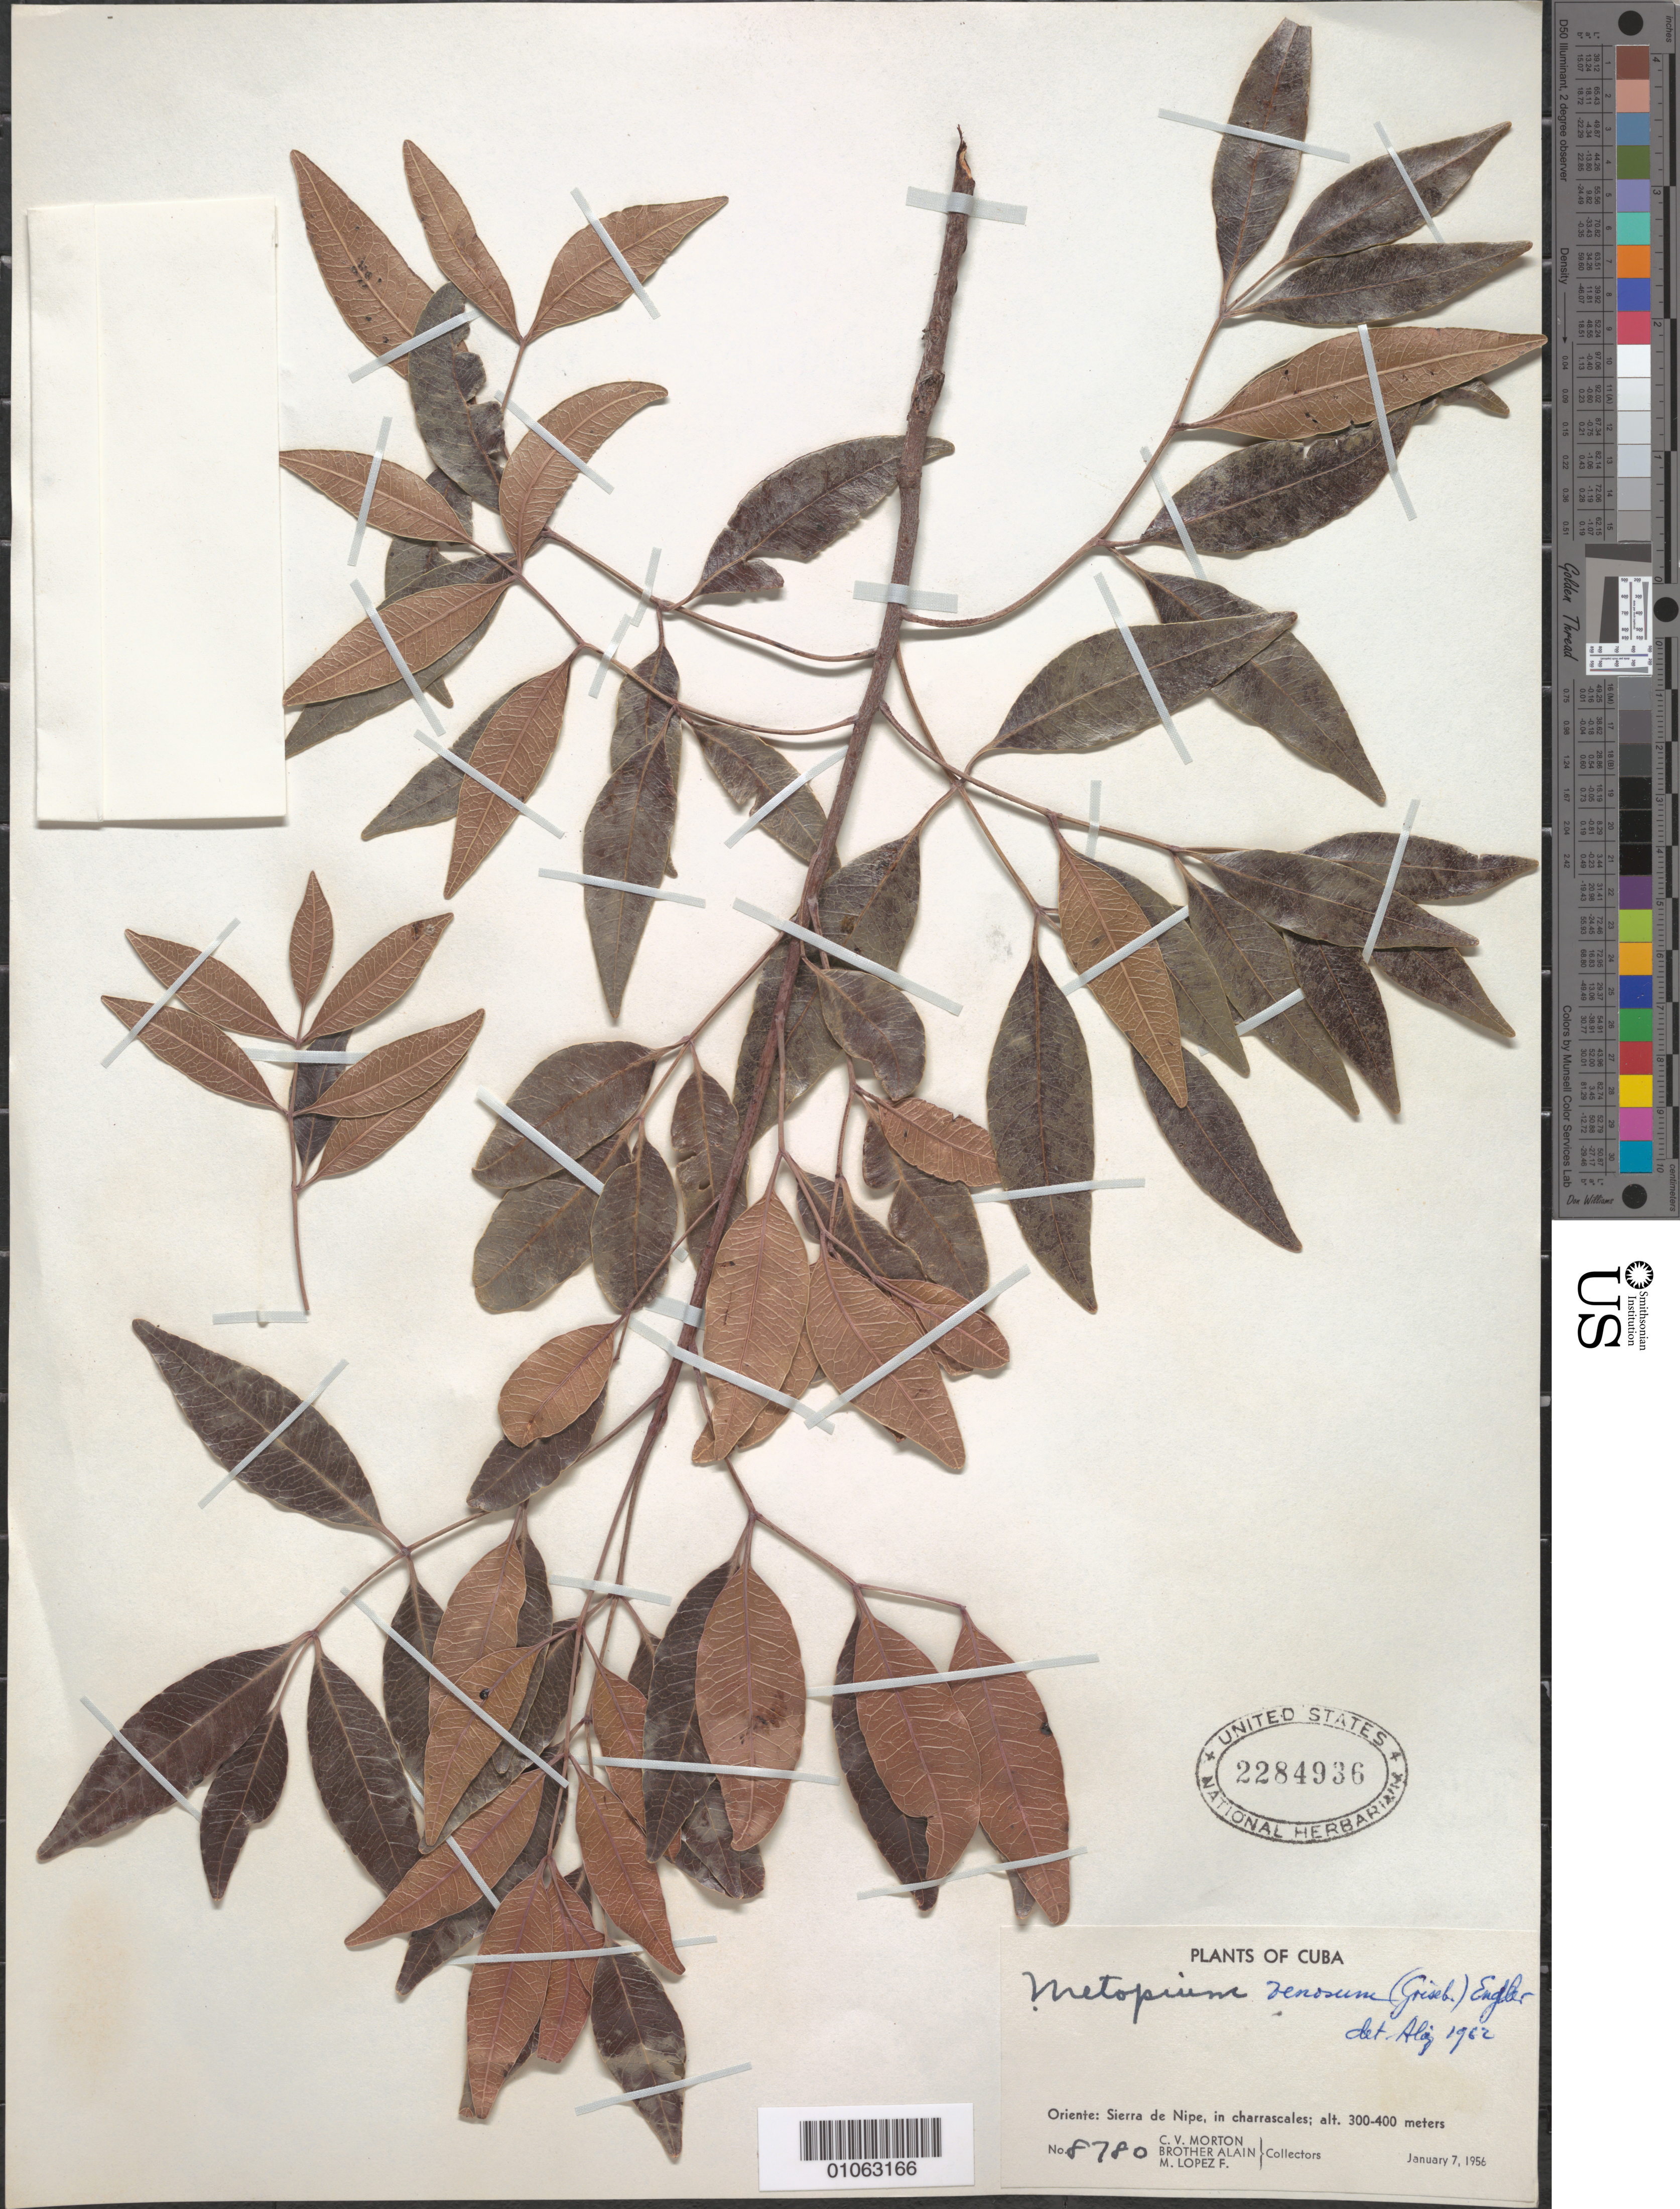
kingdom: Plantae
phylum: Tracheophyta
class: Magnoliopsida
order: Sapindales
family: Anacardiaceae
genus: Metopium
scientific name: Metopium venosum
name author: (Griseb.) Engl.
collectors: C. V. Morton, A. H. Liogier & M. López Figueiras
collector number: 8780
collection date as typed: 07 Jan 1956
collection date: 1956-01-07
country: Cuba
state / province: Holguín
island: Cuba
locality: Sierra de Nipe, In Characales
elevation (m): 300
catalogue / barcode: US 2284936